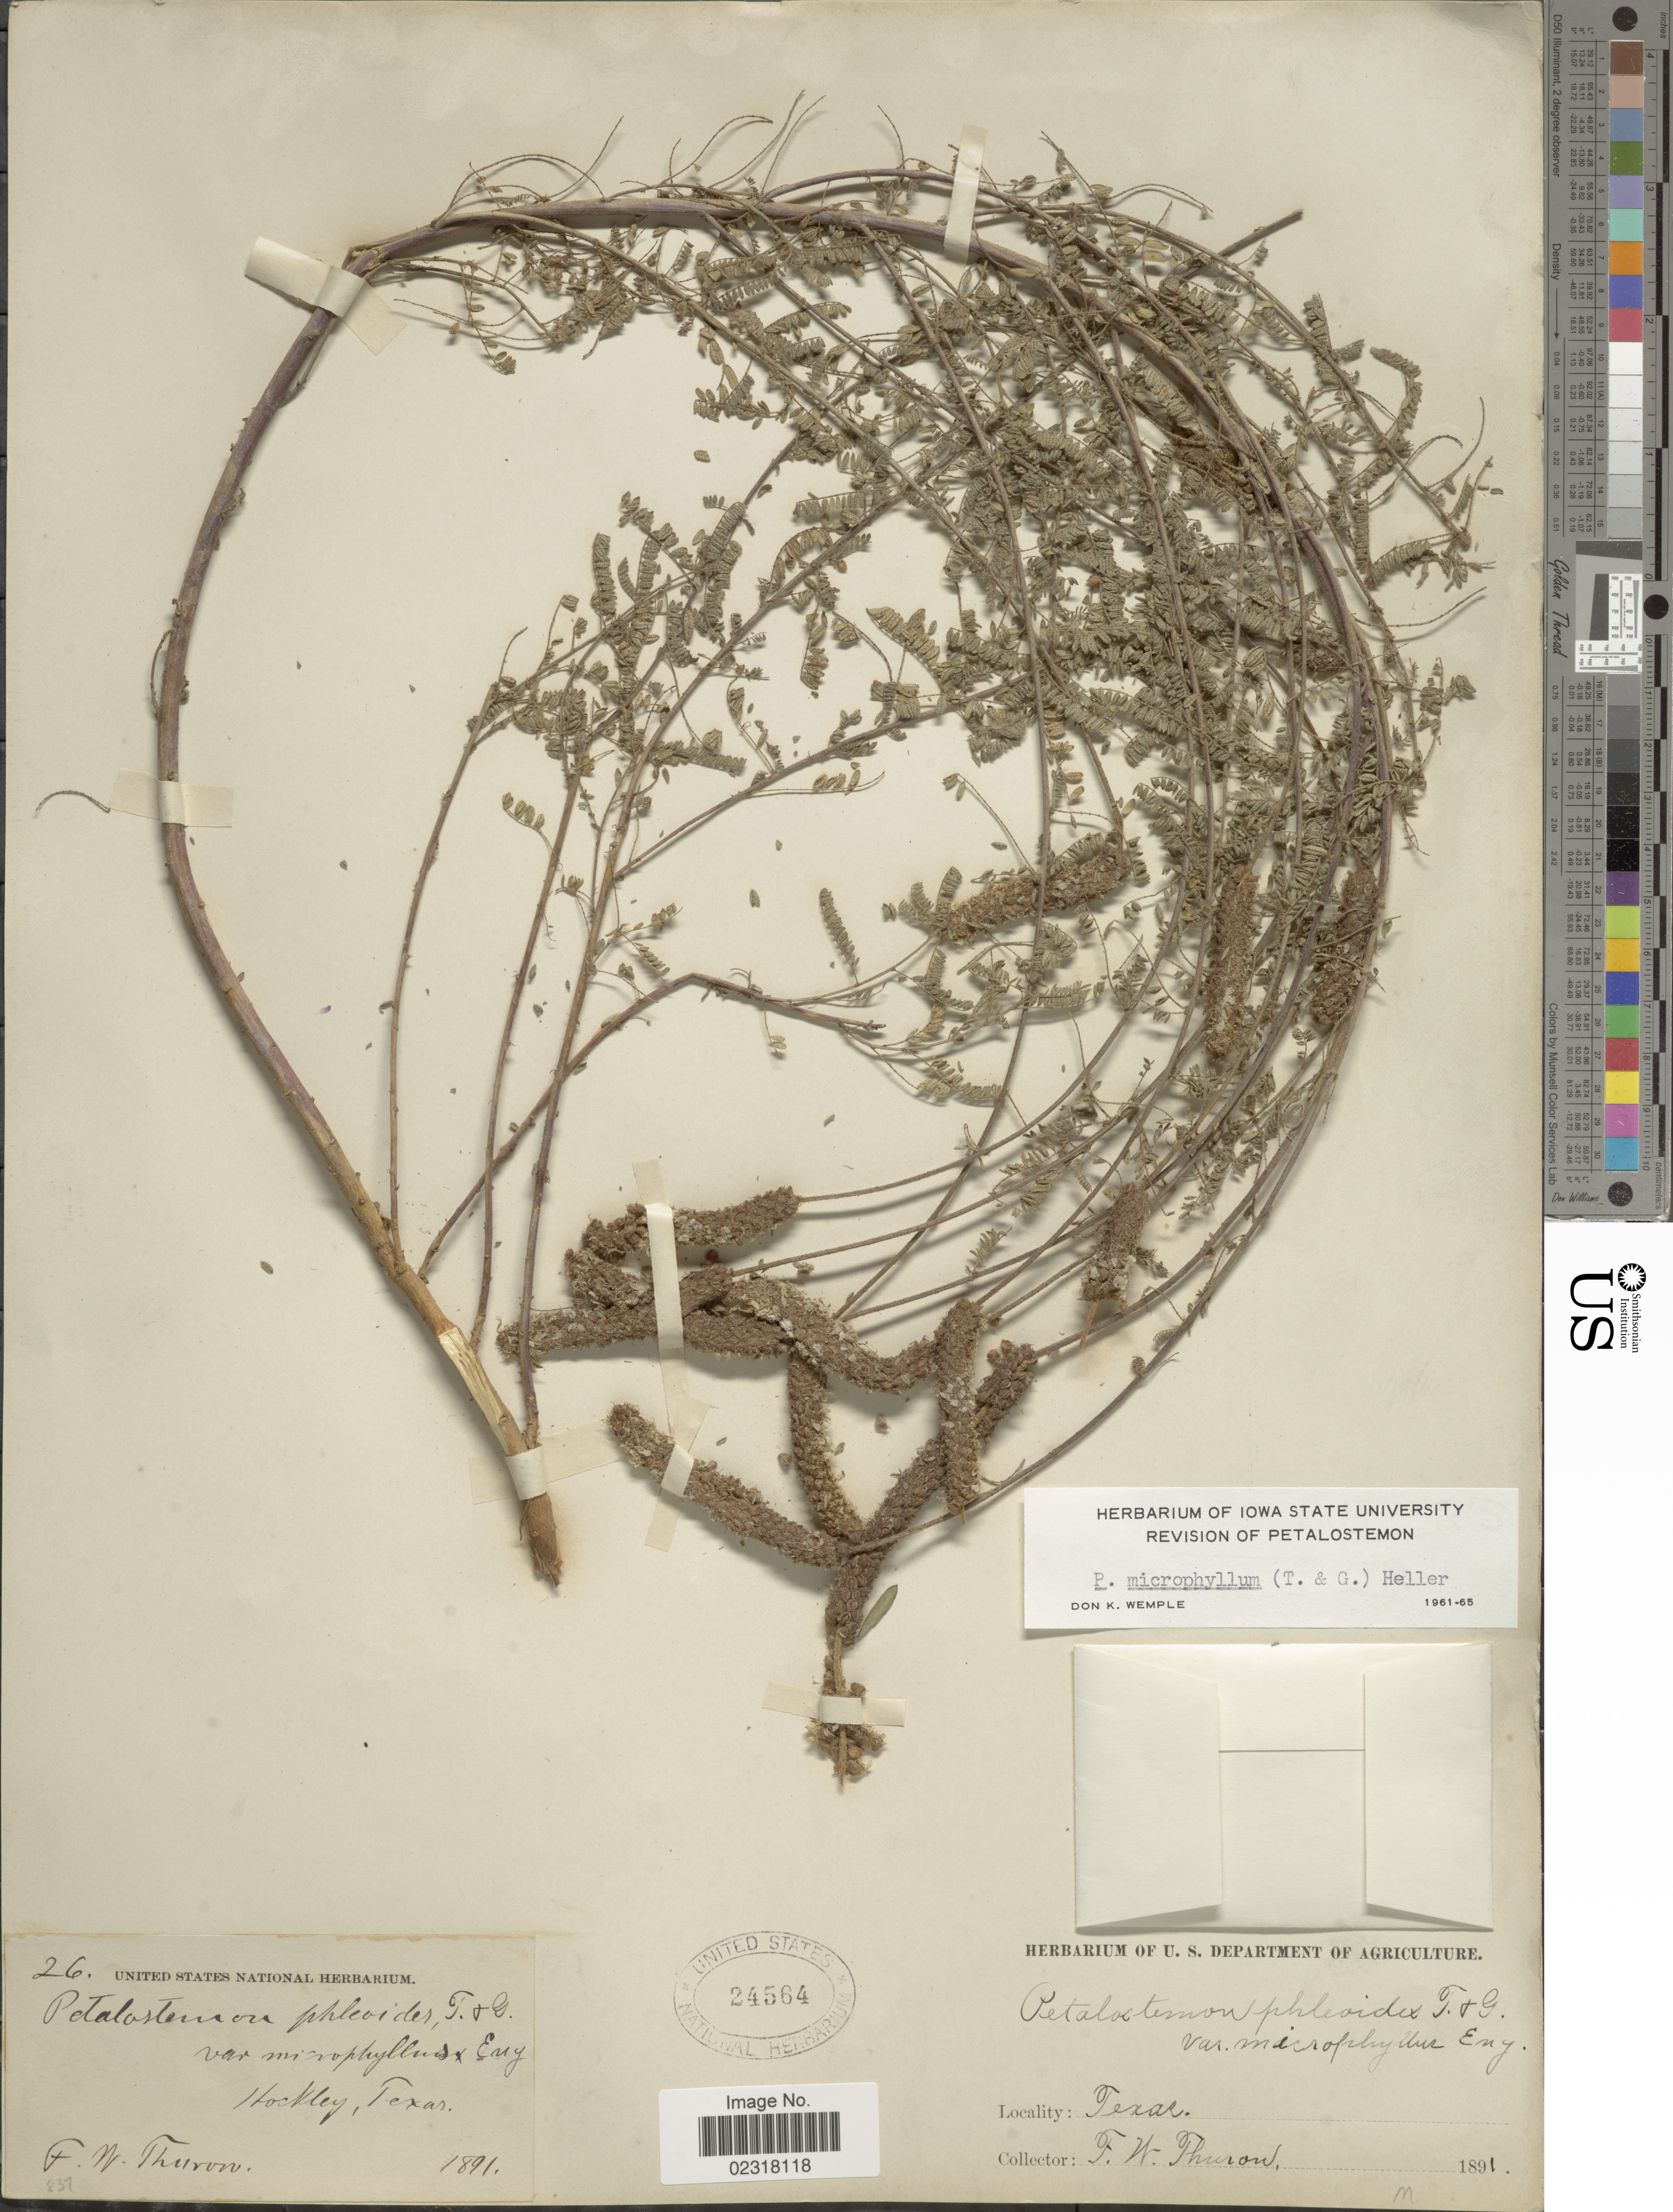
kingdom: Plantae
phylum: Tracheophyta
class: Magnoliopsida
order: Fabales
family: Fabaceae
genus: Dalea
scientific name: Dalea phleoides var. microphylla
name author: (Torr. & A. Gray) Barneby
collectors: F. Thrum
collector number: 26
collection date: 1891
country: United States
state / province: Texas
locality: Hockley.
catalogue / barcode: US 24564